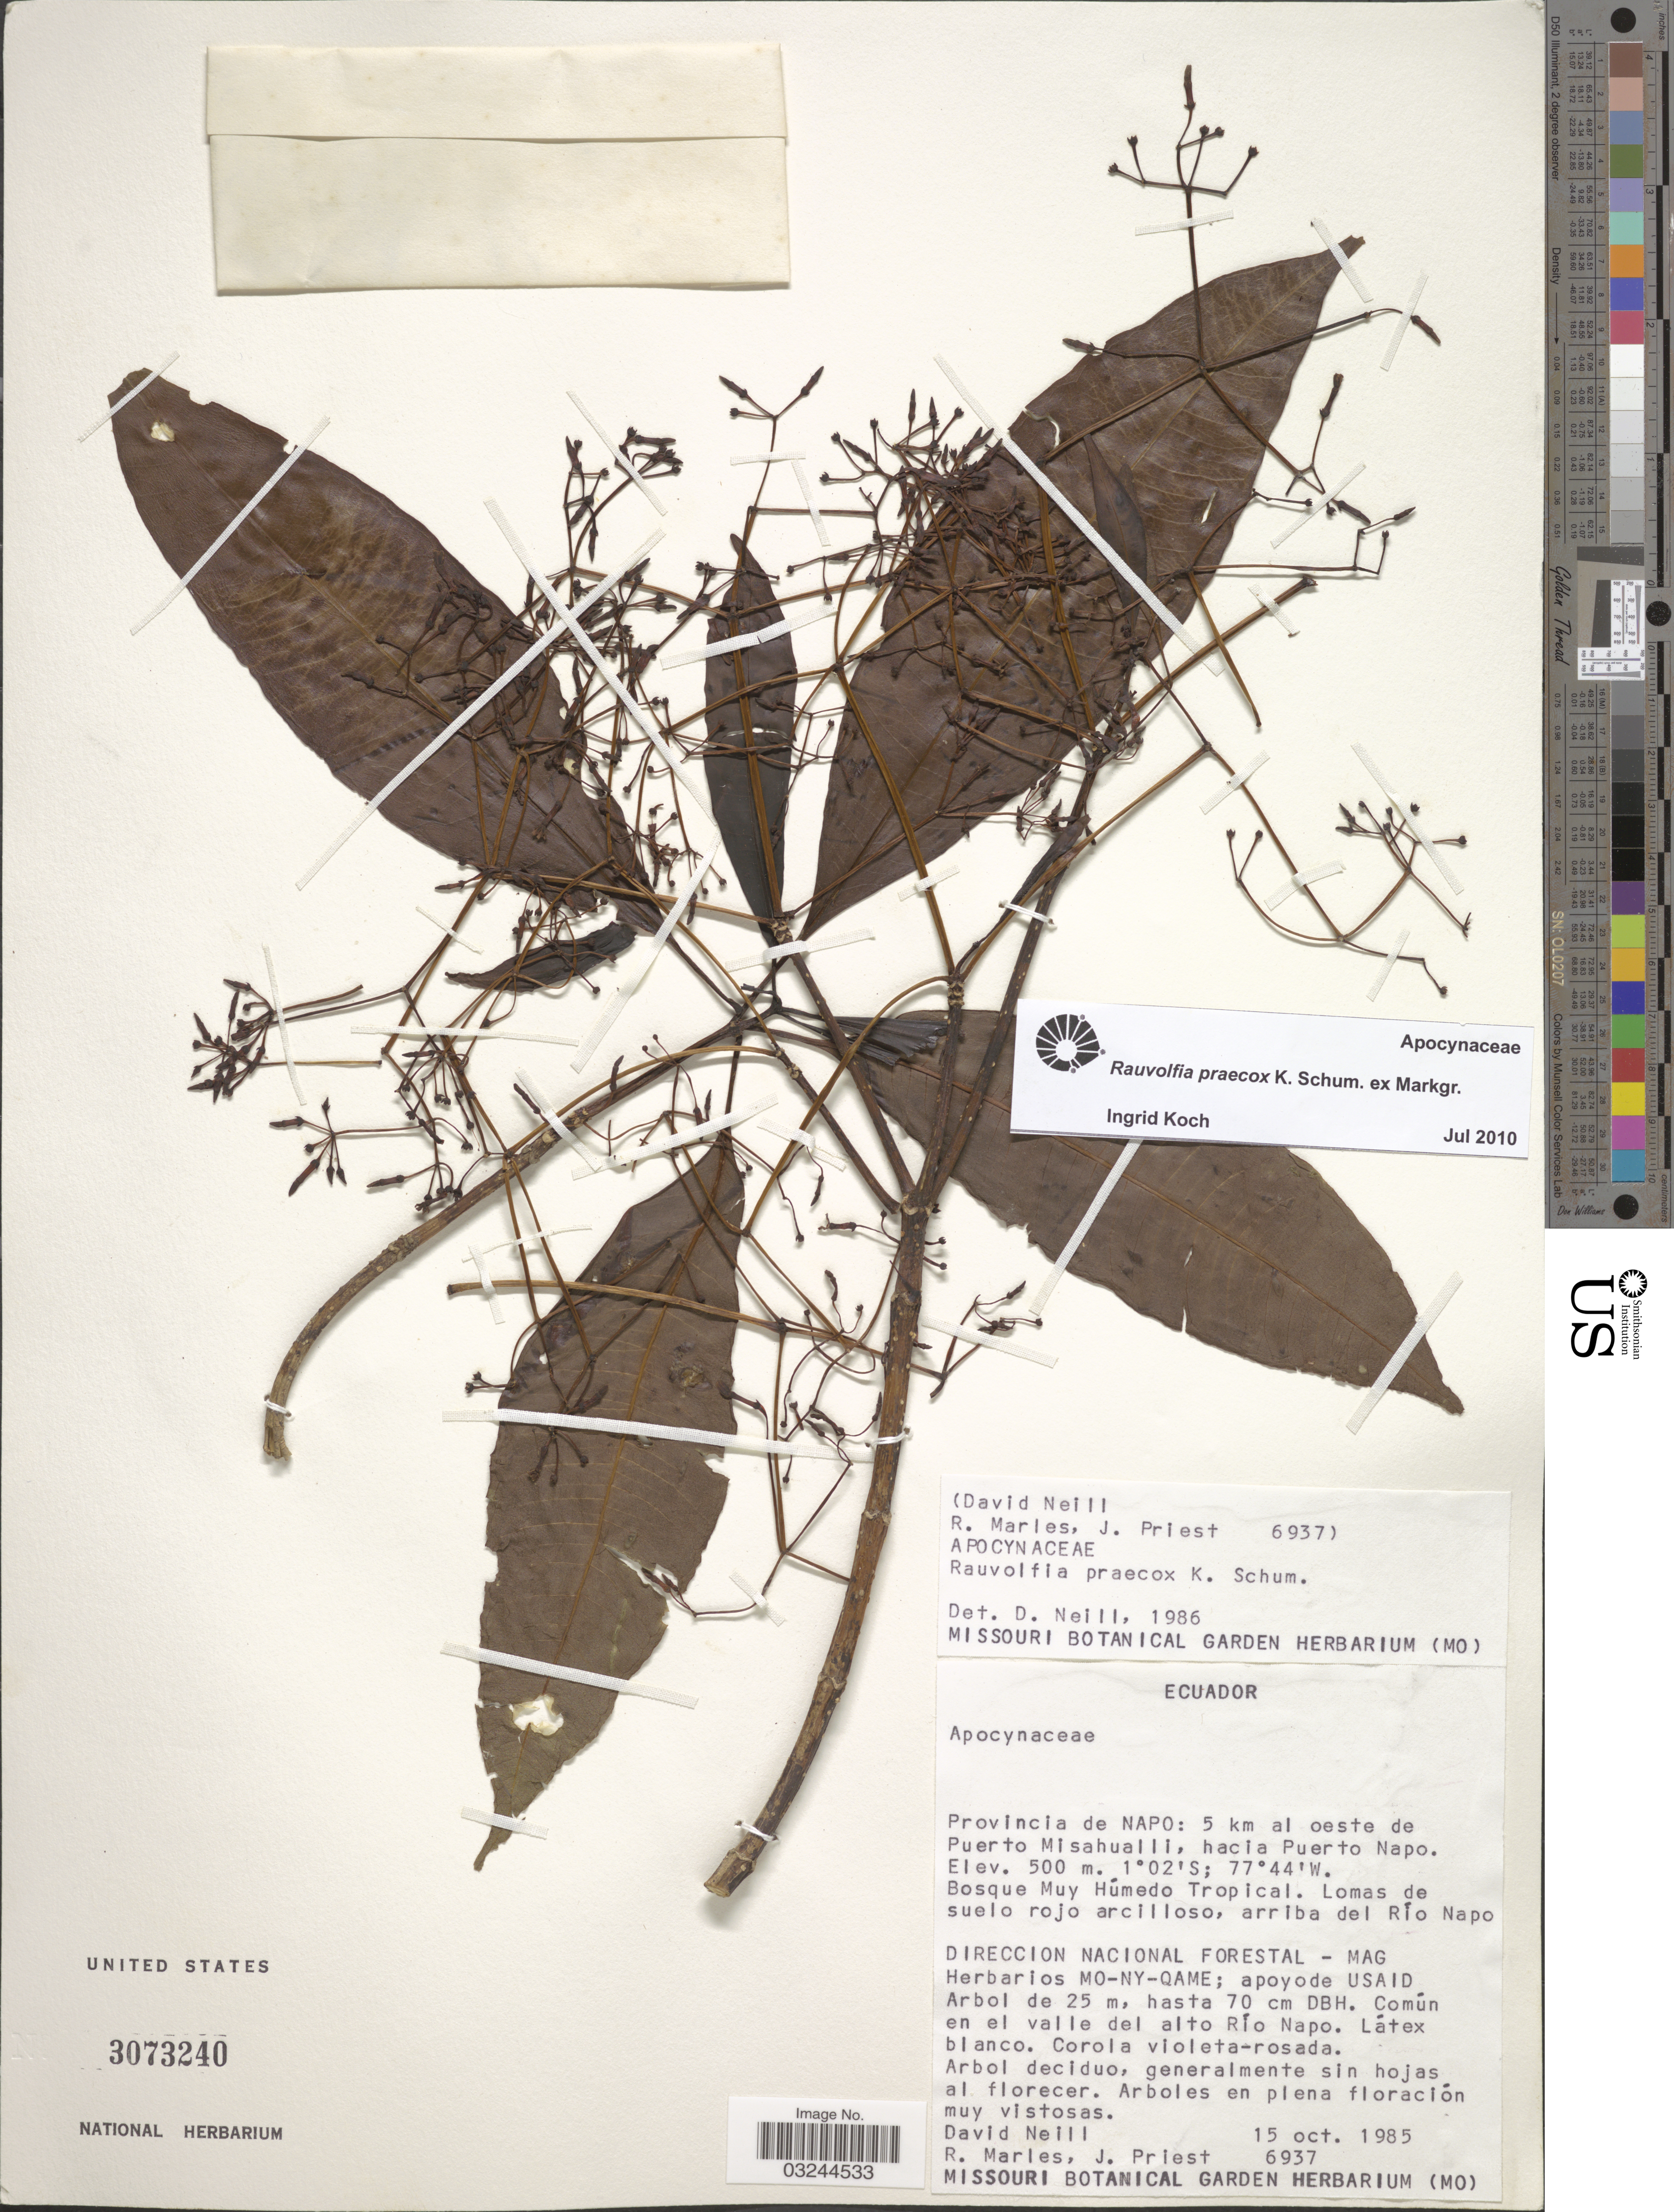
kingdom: Plantae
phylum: Tracheophyta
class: Magnoliopsida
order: Gentianales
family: Apocynaceae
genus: Rauvolfia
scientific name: Rauvolfia praecox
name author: K. Schum. ex Markgr.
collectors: D. Neill, R. Marles & J. Priest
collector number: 6937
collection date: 1985-10-15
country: Ecuador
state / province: Napo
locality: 5 km al oeste de Puerto Misahualli, hacia Puerto Napo. Bosque Muy Húmedo Tropical. Lomas de suelo rojo arcilloso, arriba del Río Napo. Direccion Nacional Forestal - Mag. [unsure placement]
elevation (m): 500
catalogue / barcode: US 3073240